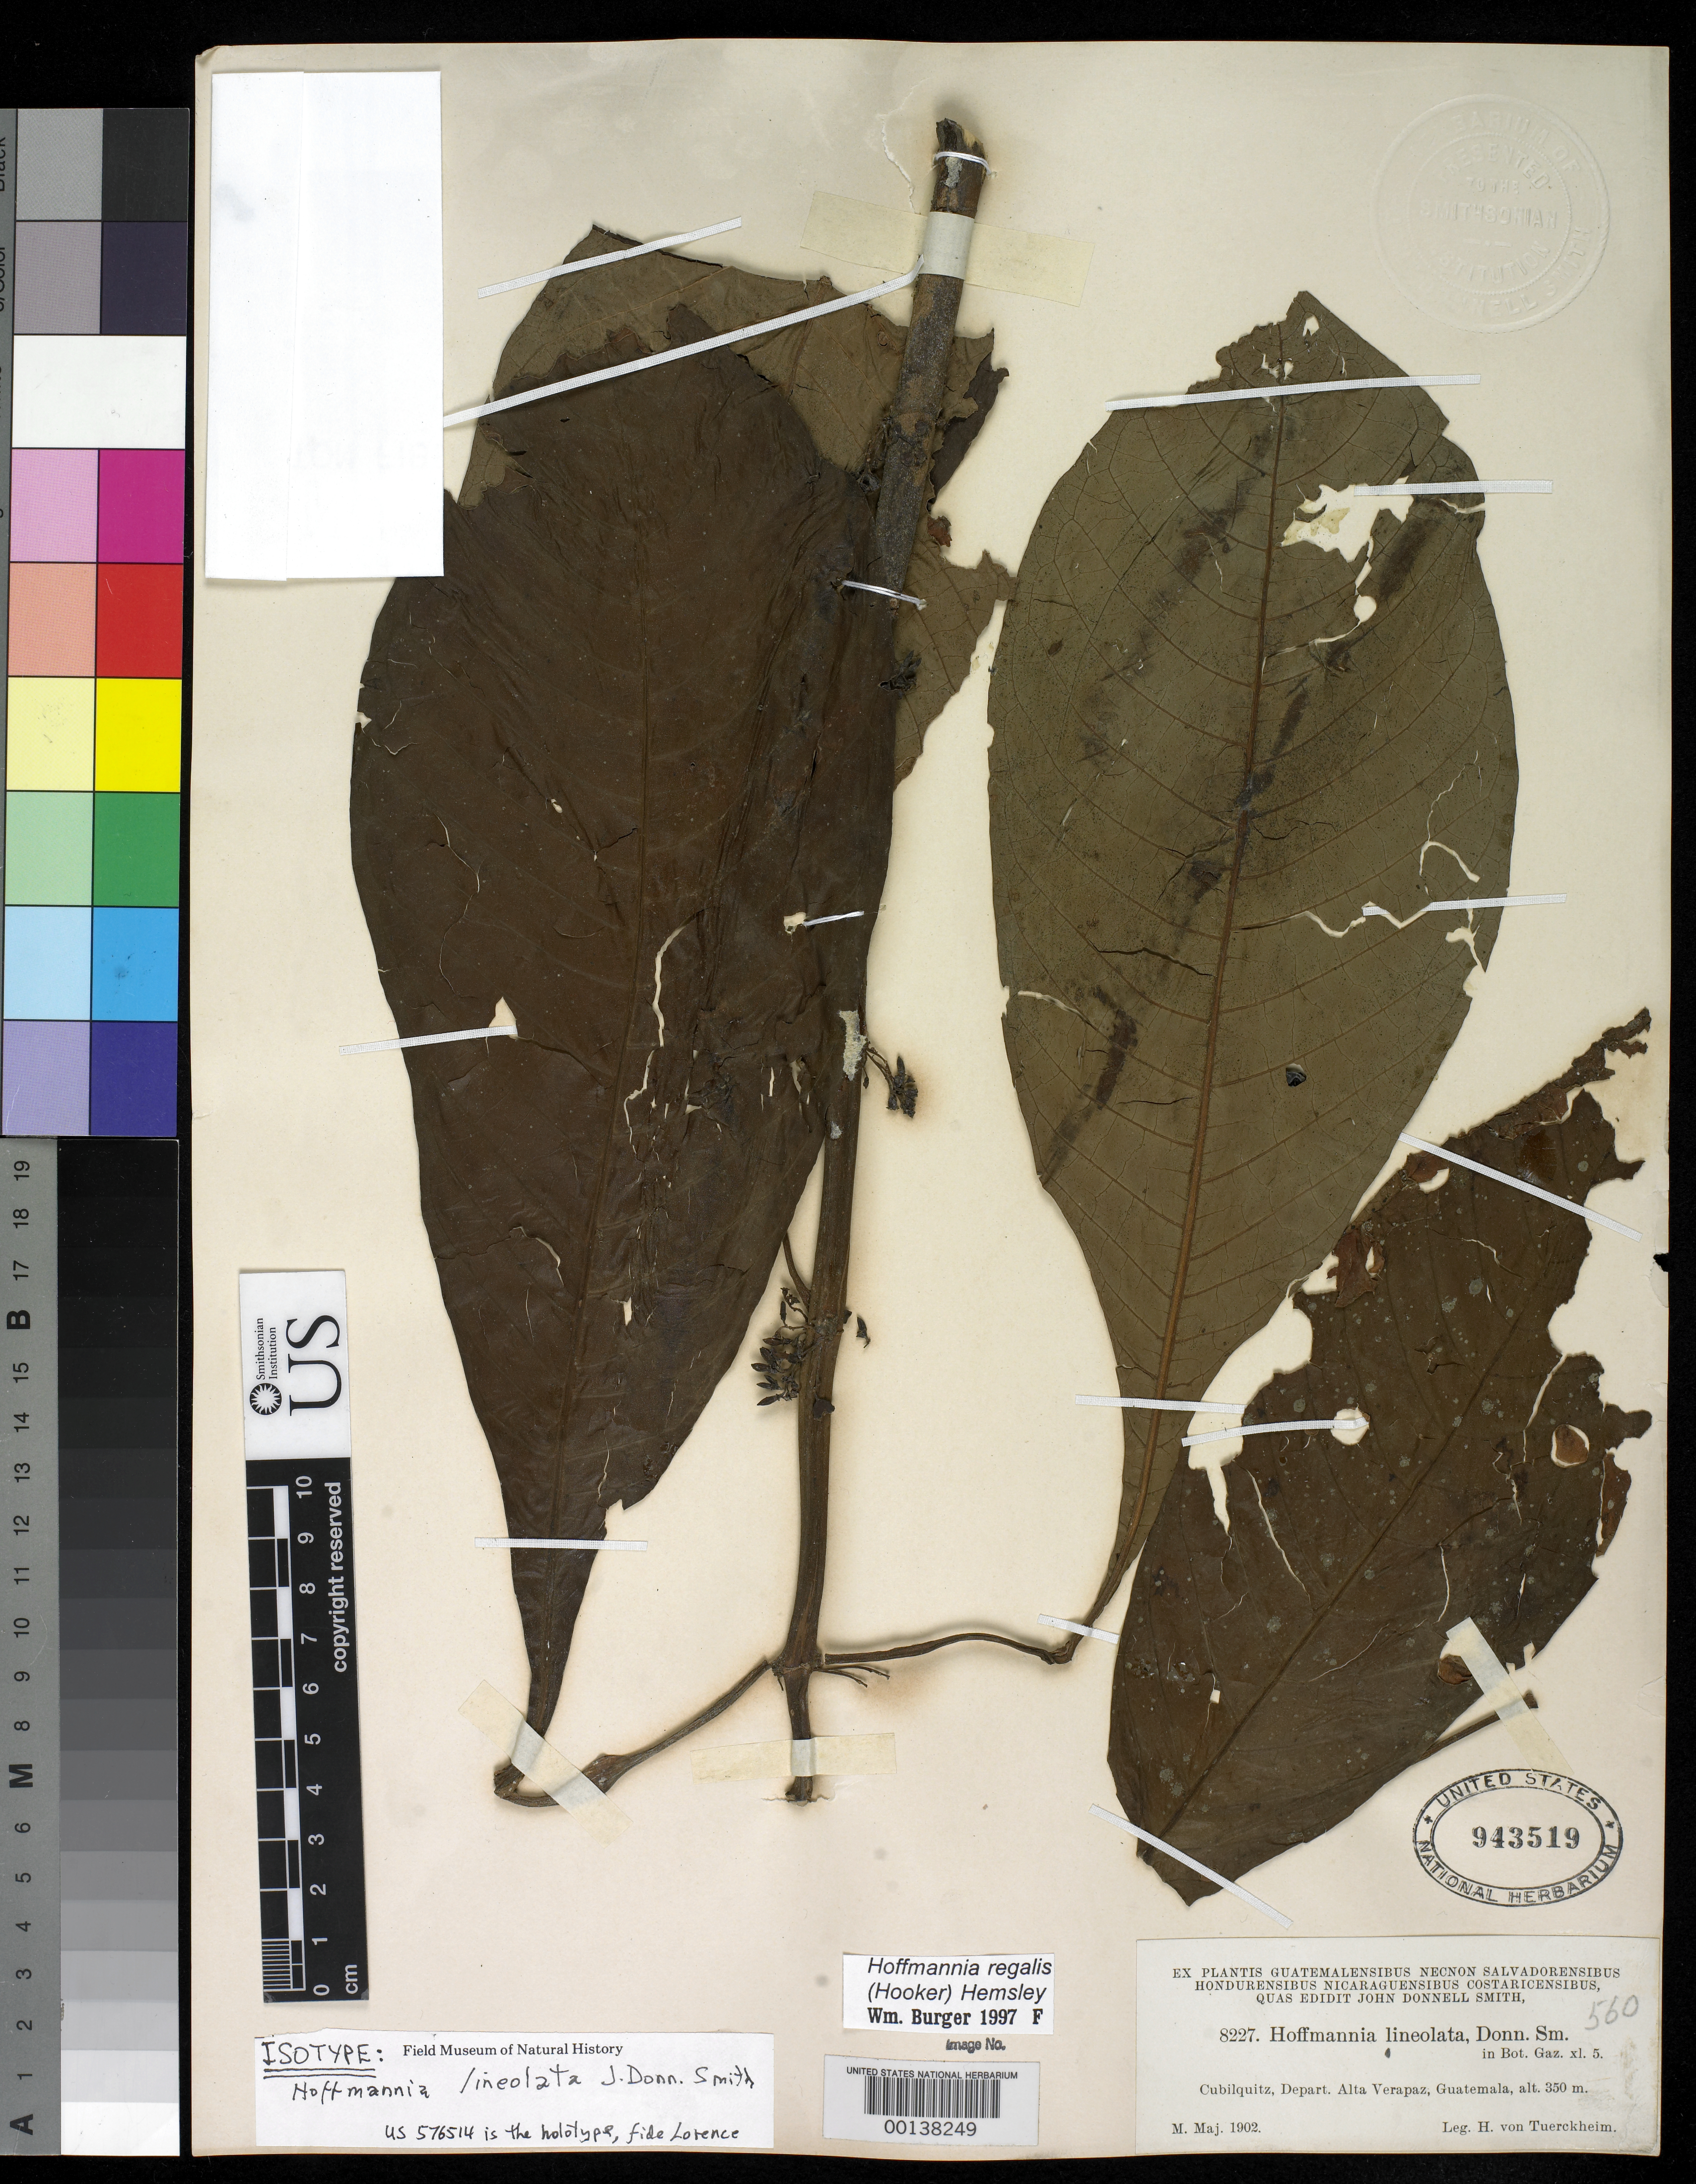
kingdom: Plantae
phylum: Tracheophyta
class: Magnoliopsida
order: Gentianales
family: Rubiaceae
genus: Hoffmannia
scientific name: Hoffmannia lineolata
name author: Donn. Sm.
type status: Type Collection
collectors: H. von Türckheim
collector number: J.D.S. 8227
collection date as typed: May 1902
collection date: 1902-05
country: Guatemala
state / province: Alta Verapaz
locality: Cubilquitz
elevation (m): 350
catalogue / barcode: US 943519